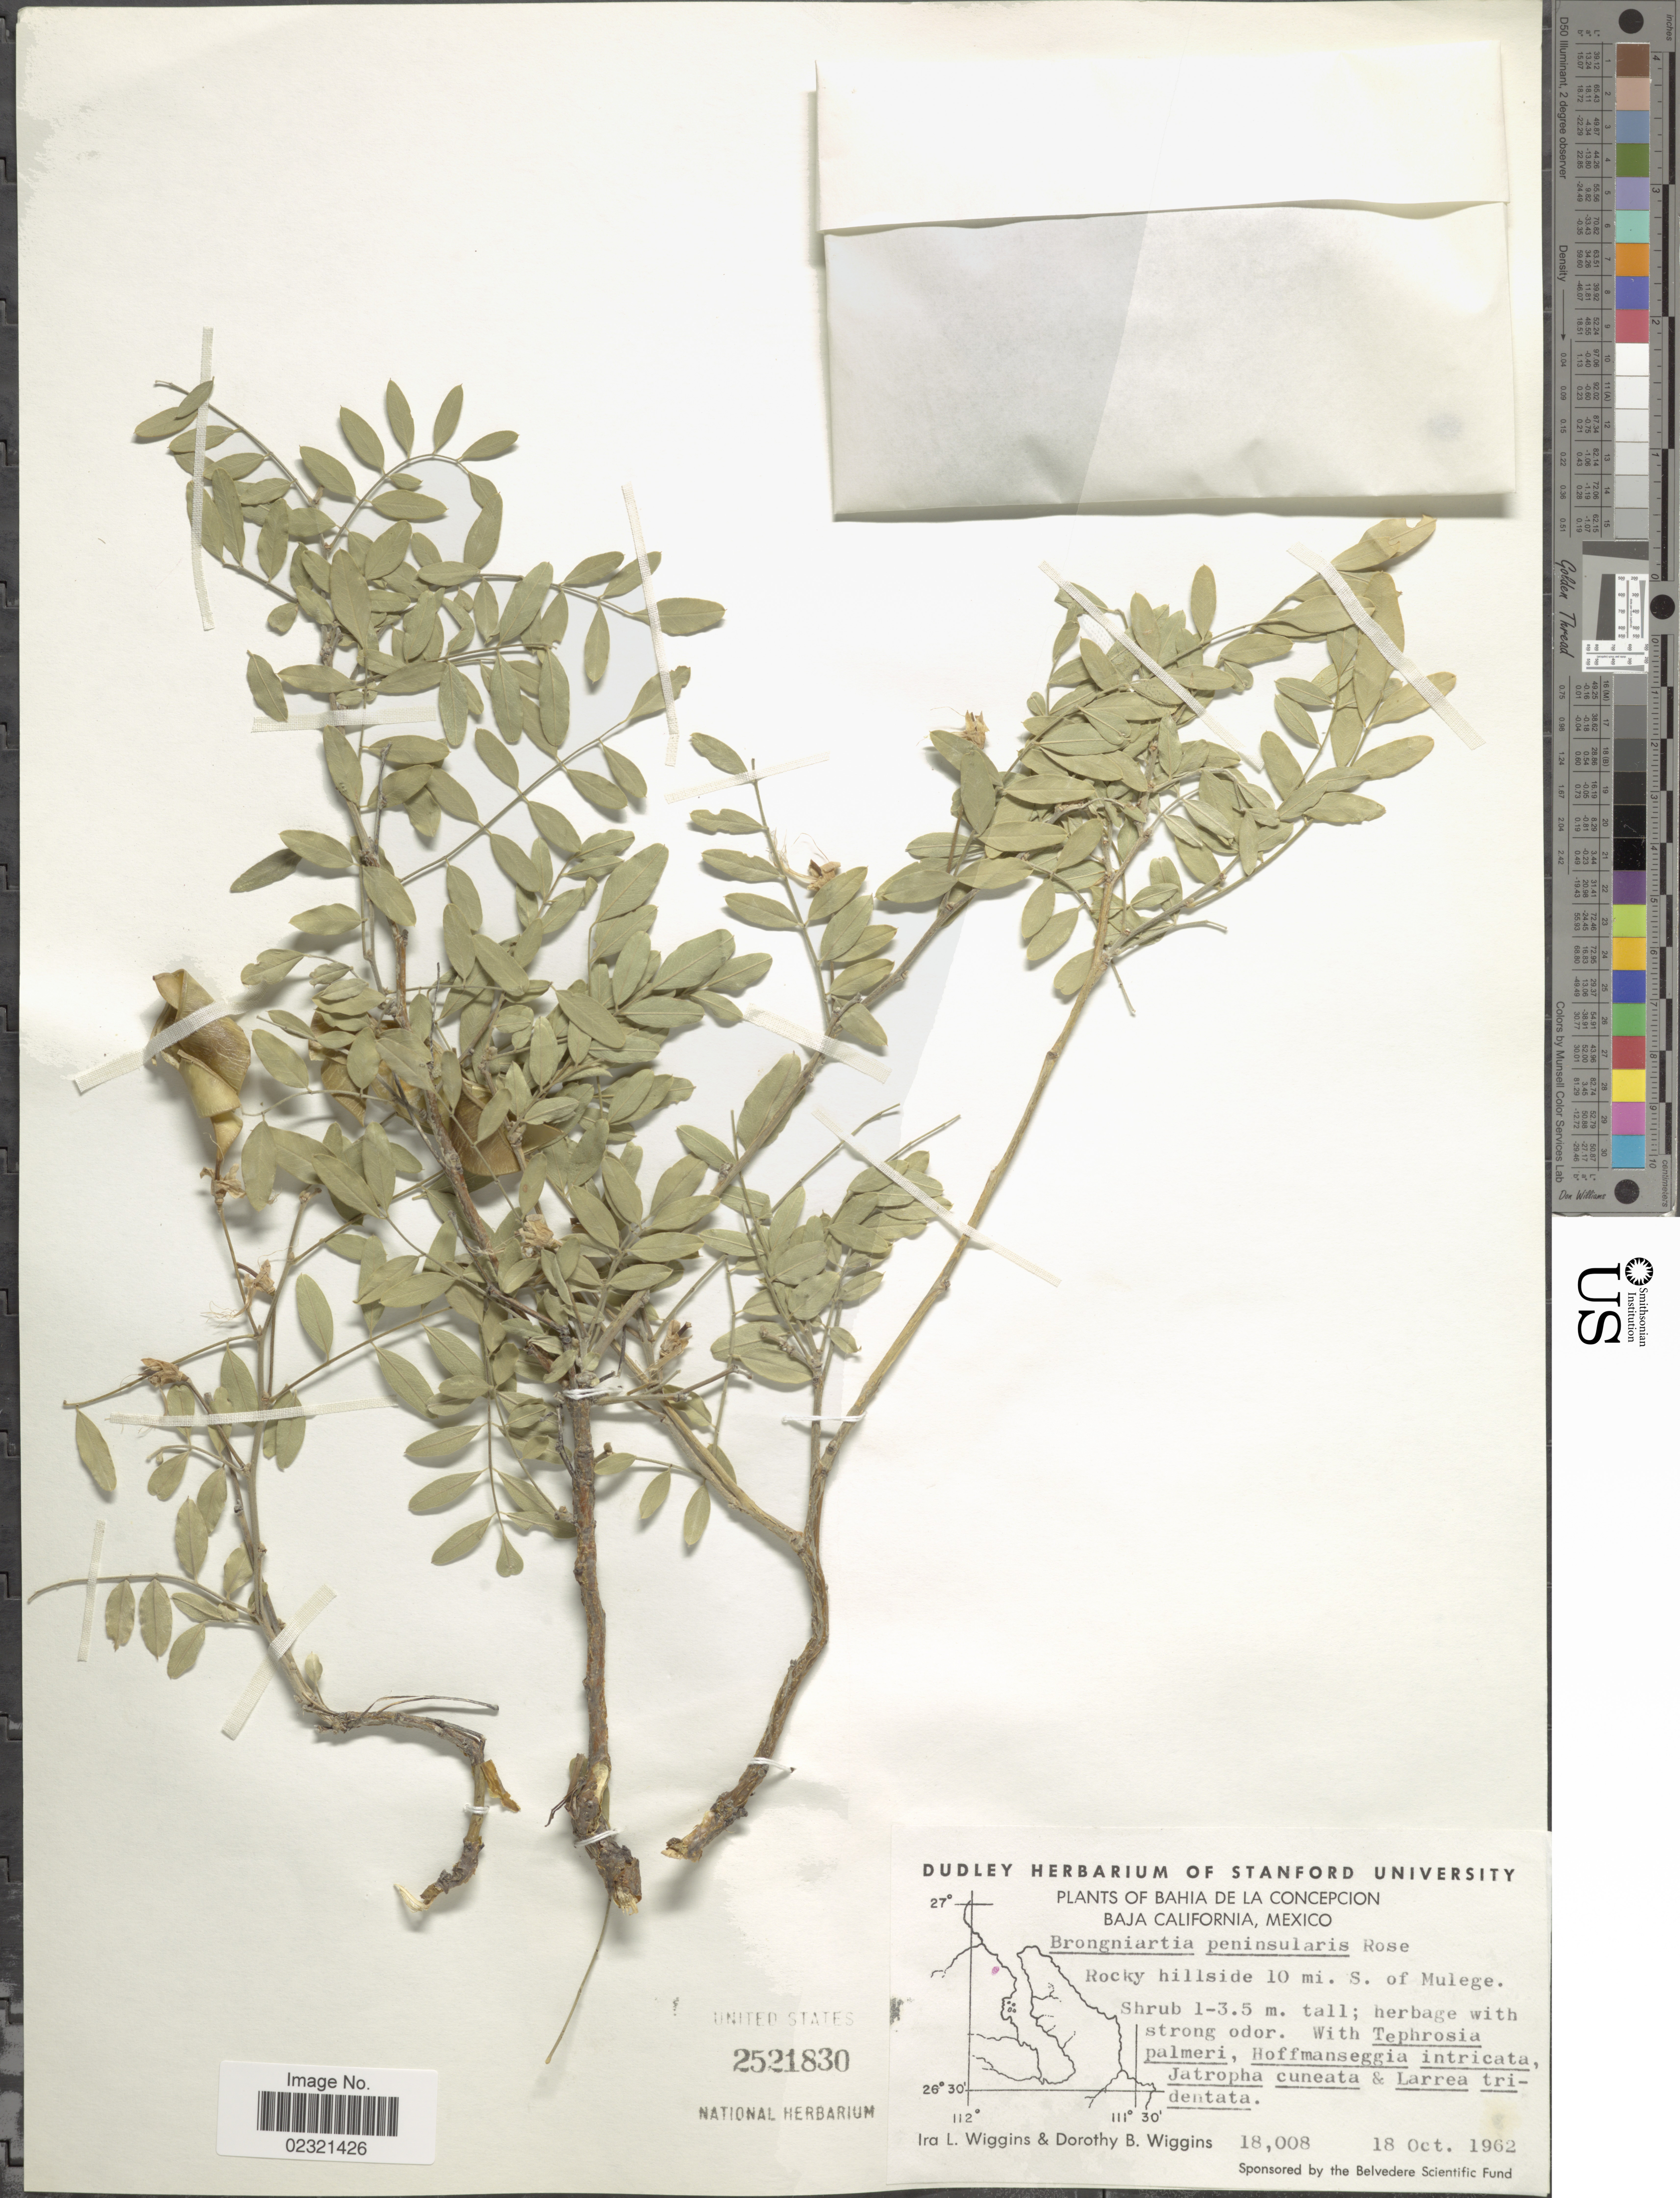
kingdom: Plantae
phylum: Tracheophyta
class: Magnoliopsida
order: Fabales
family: Fabaceae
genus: Brongniartia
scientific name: Brongniartia peninsularis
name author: Rose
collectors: I. L. Wiggins & D. B. Wiggins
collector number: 18008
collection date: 1962-10-18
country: Mexico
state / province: Baja California Sur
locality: Bahia de la concepcion. 10 mi. S. of Mulege.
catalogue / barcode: US 2521830